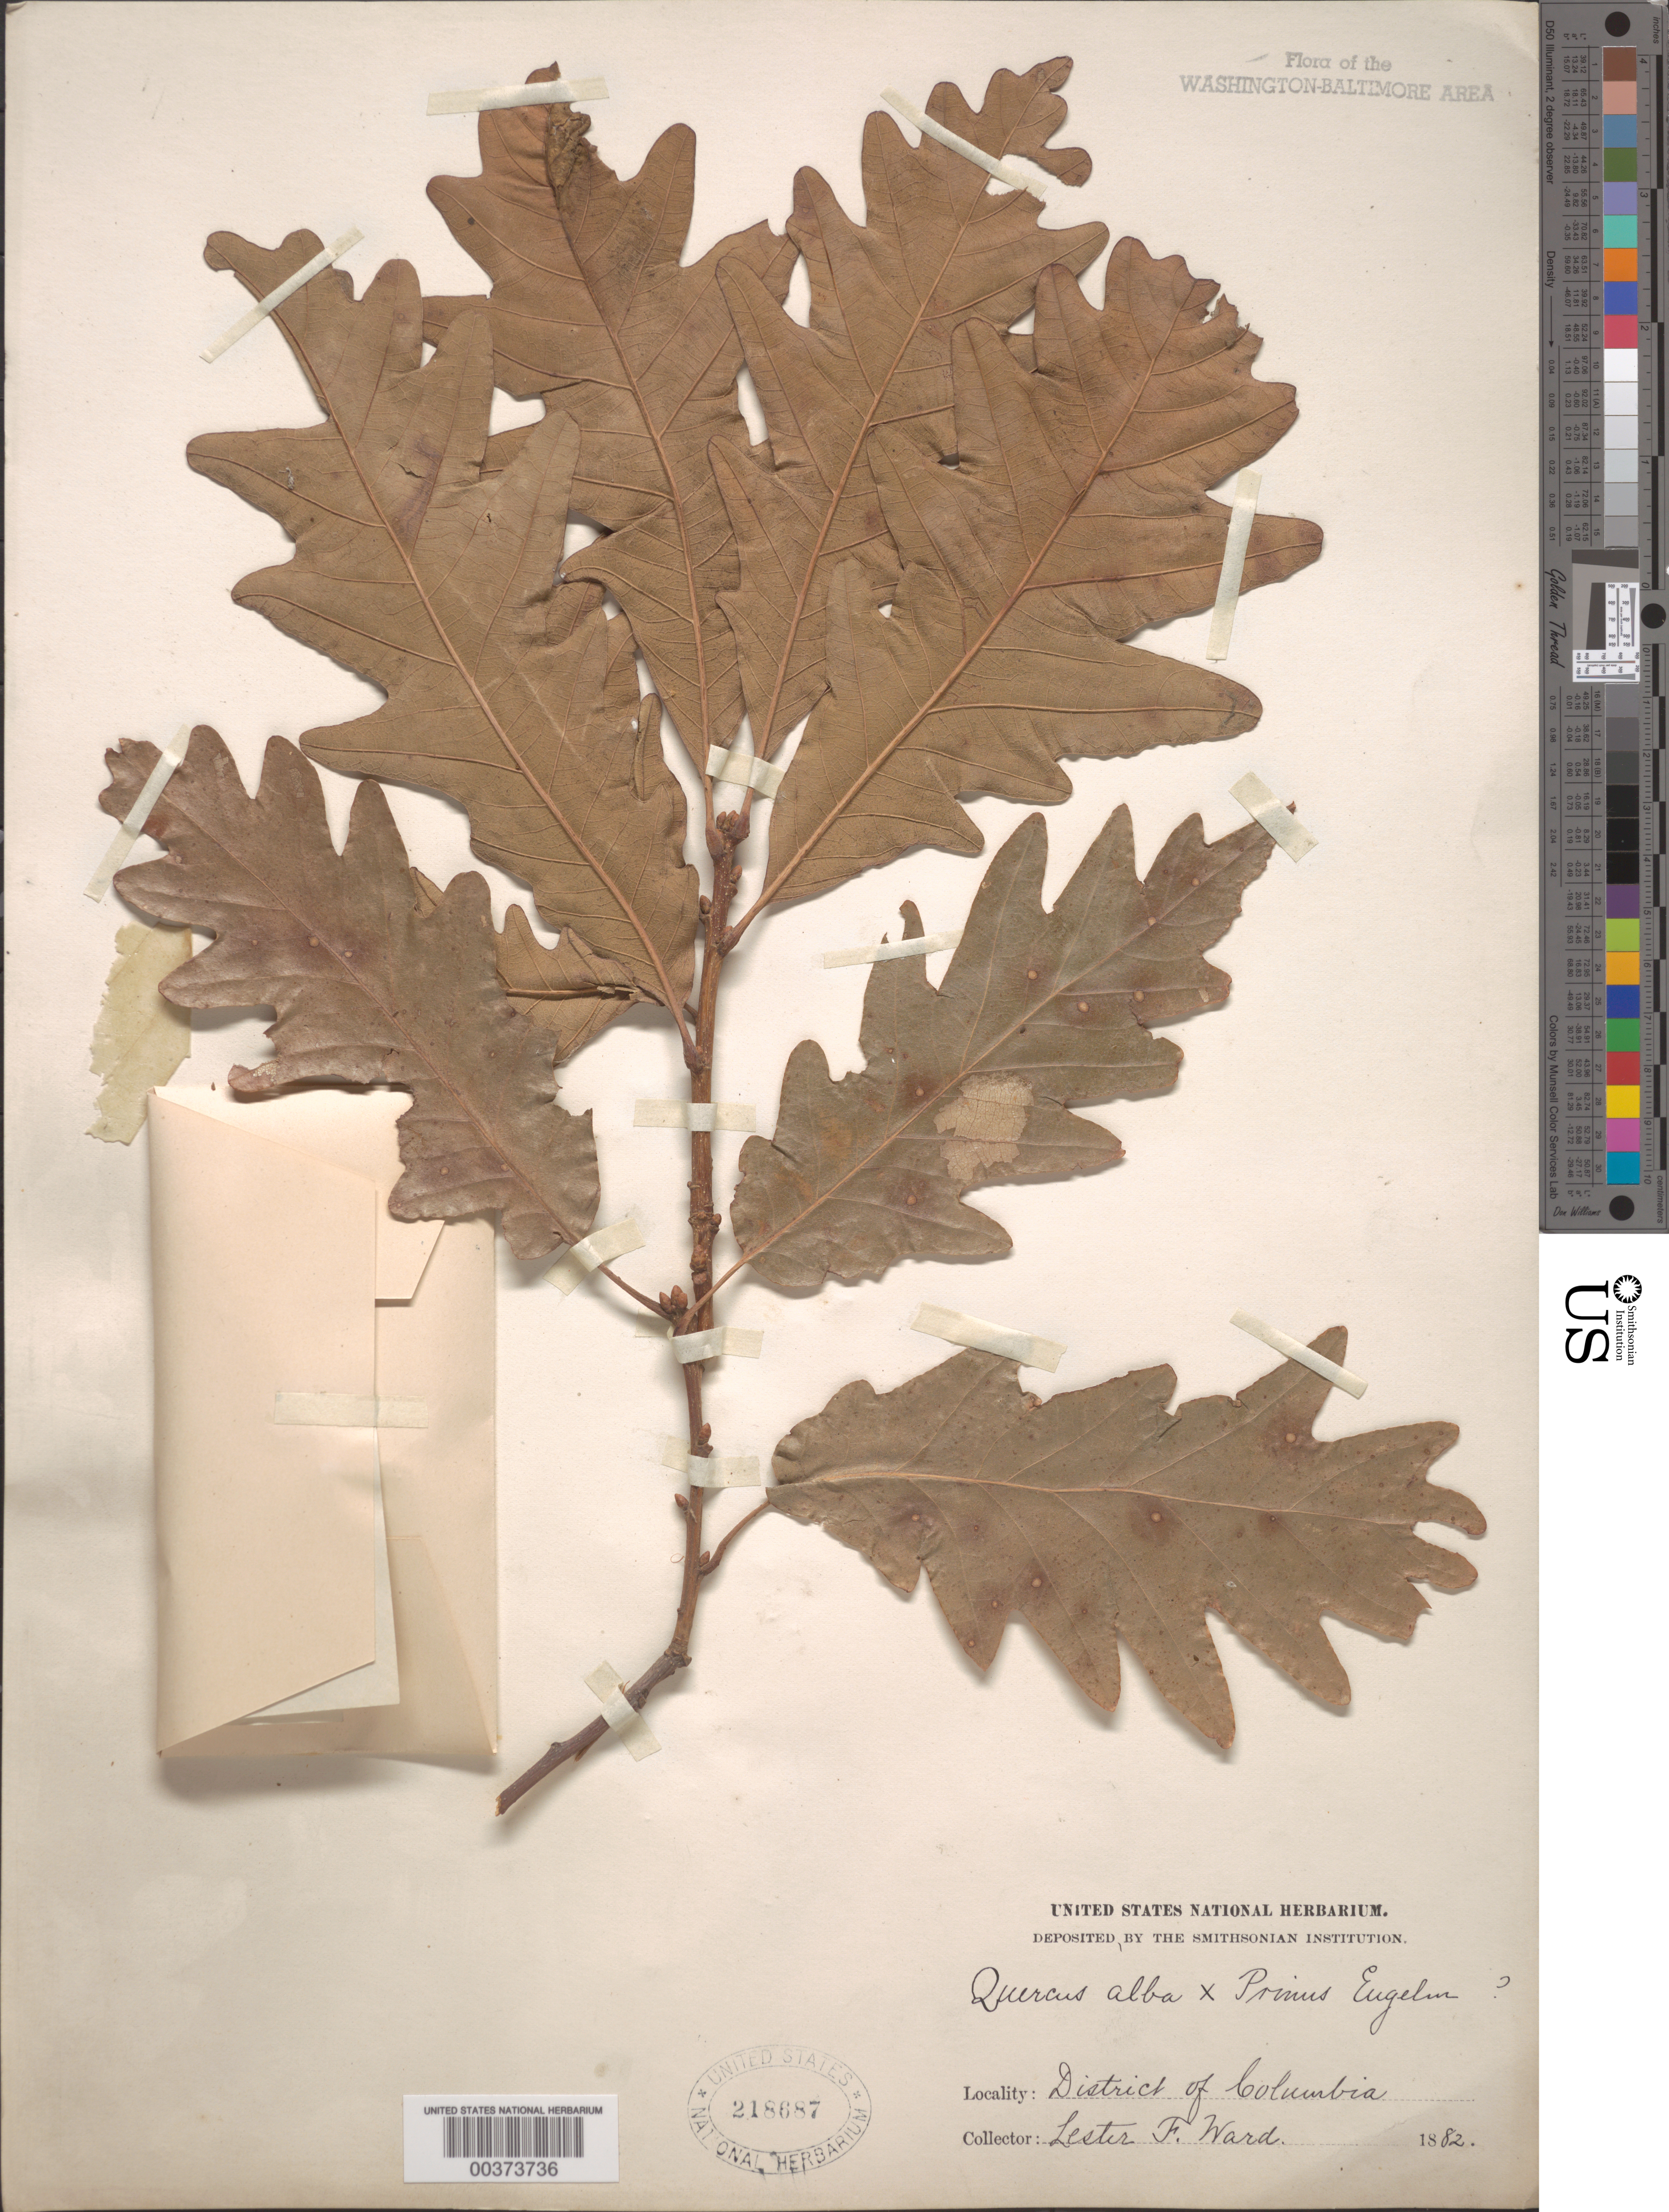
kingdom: Plantae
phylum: Tracheophyta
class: Magnoliopsida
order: Fagales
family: Fagaceae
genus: Quercus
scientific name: Quercus x saulii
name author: C. K. Schneider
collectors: L. F. Ward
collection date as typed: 1882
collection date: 1882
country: United States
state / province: District of Columbia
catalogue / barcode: US 218687